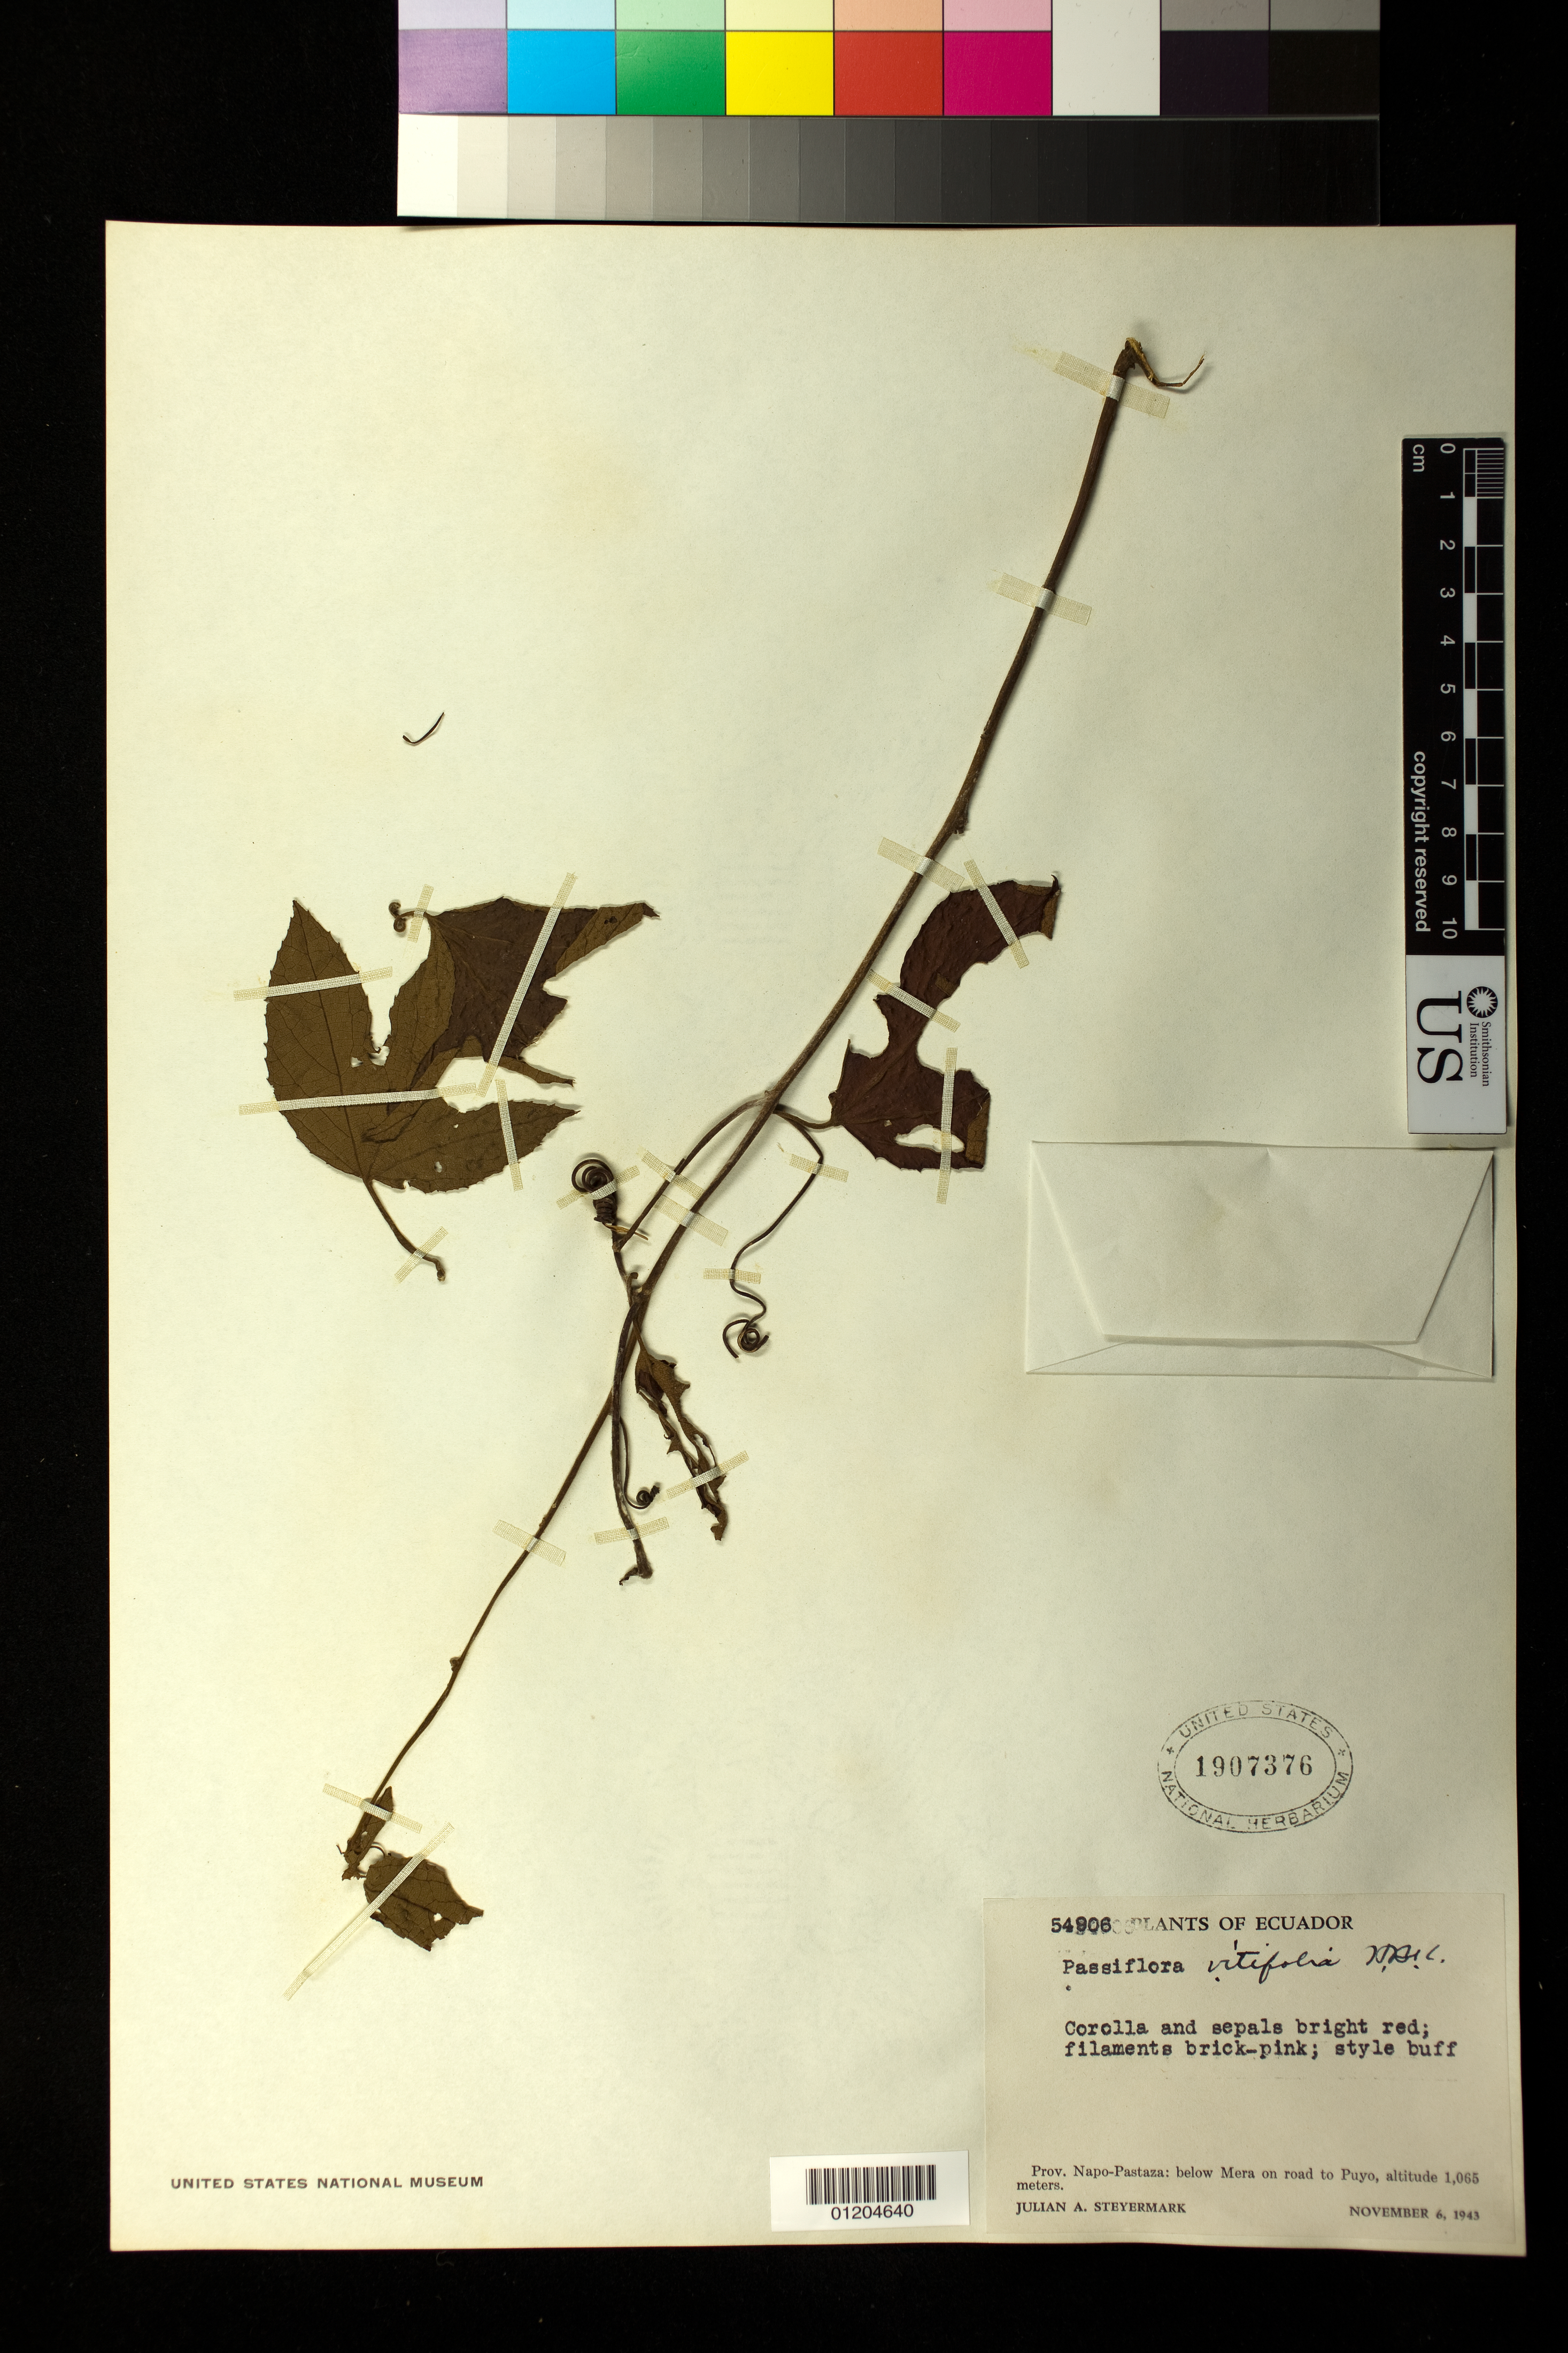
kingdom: Plantae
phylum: Tracheophyta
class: Magnoliopsida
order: Malpighiales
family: Passifloraceae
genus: Passiflora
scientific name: Passiflora vitifolia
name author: Kunth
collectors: J. Steyermark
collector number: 54906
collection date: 1943-11-06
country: Ecuador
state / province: Pastaza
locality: Below Mera on road to Puyo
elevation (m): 1065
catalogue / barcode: US 1907376